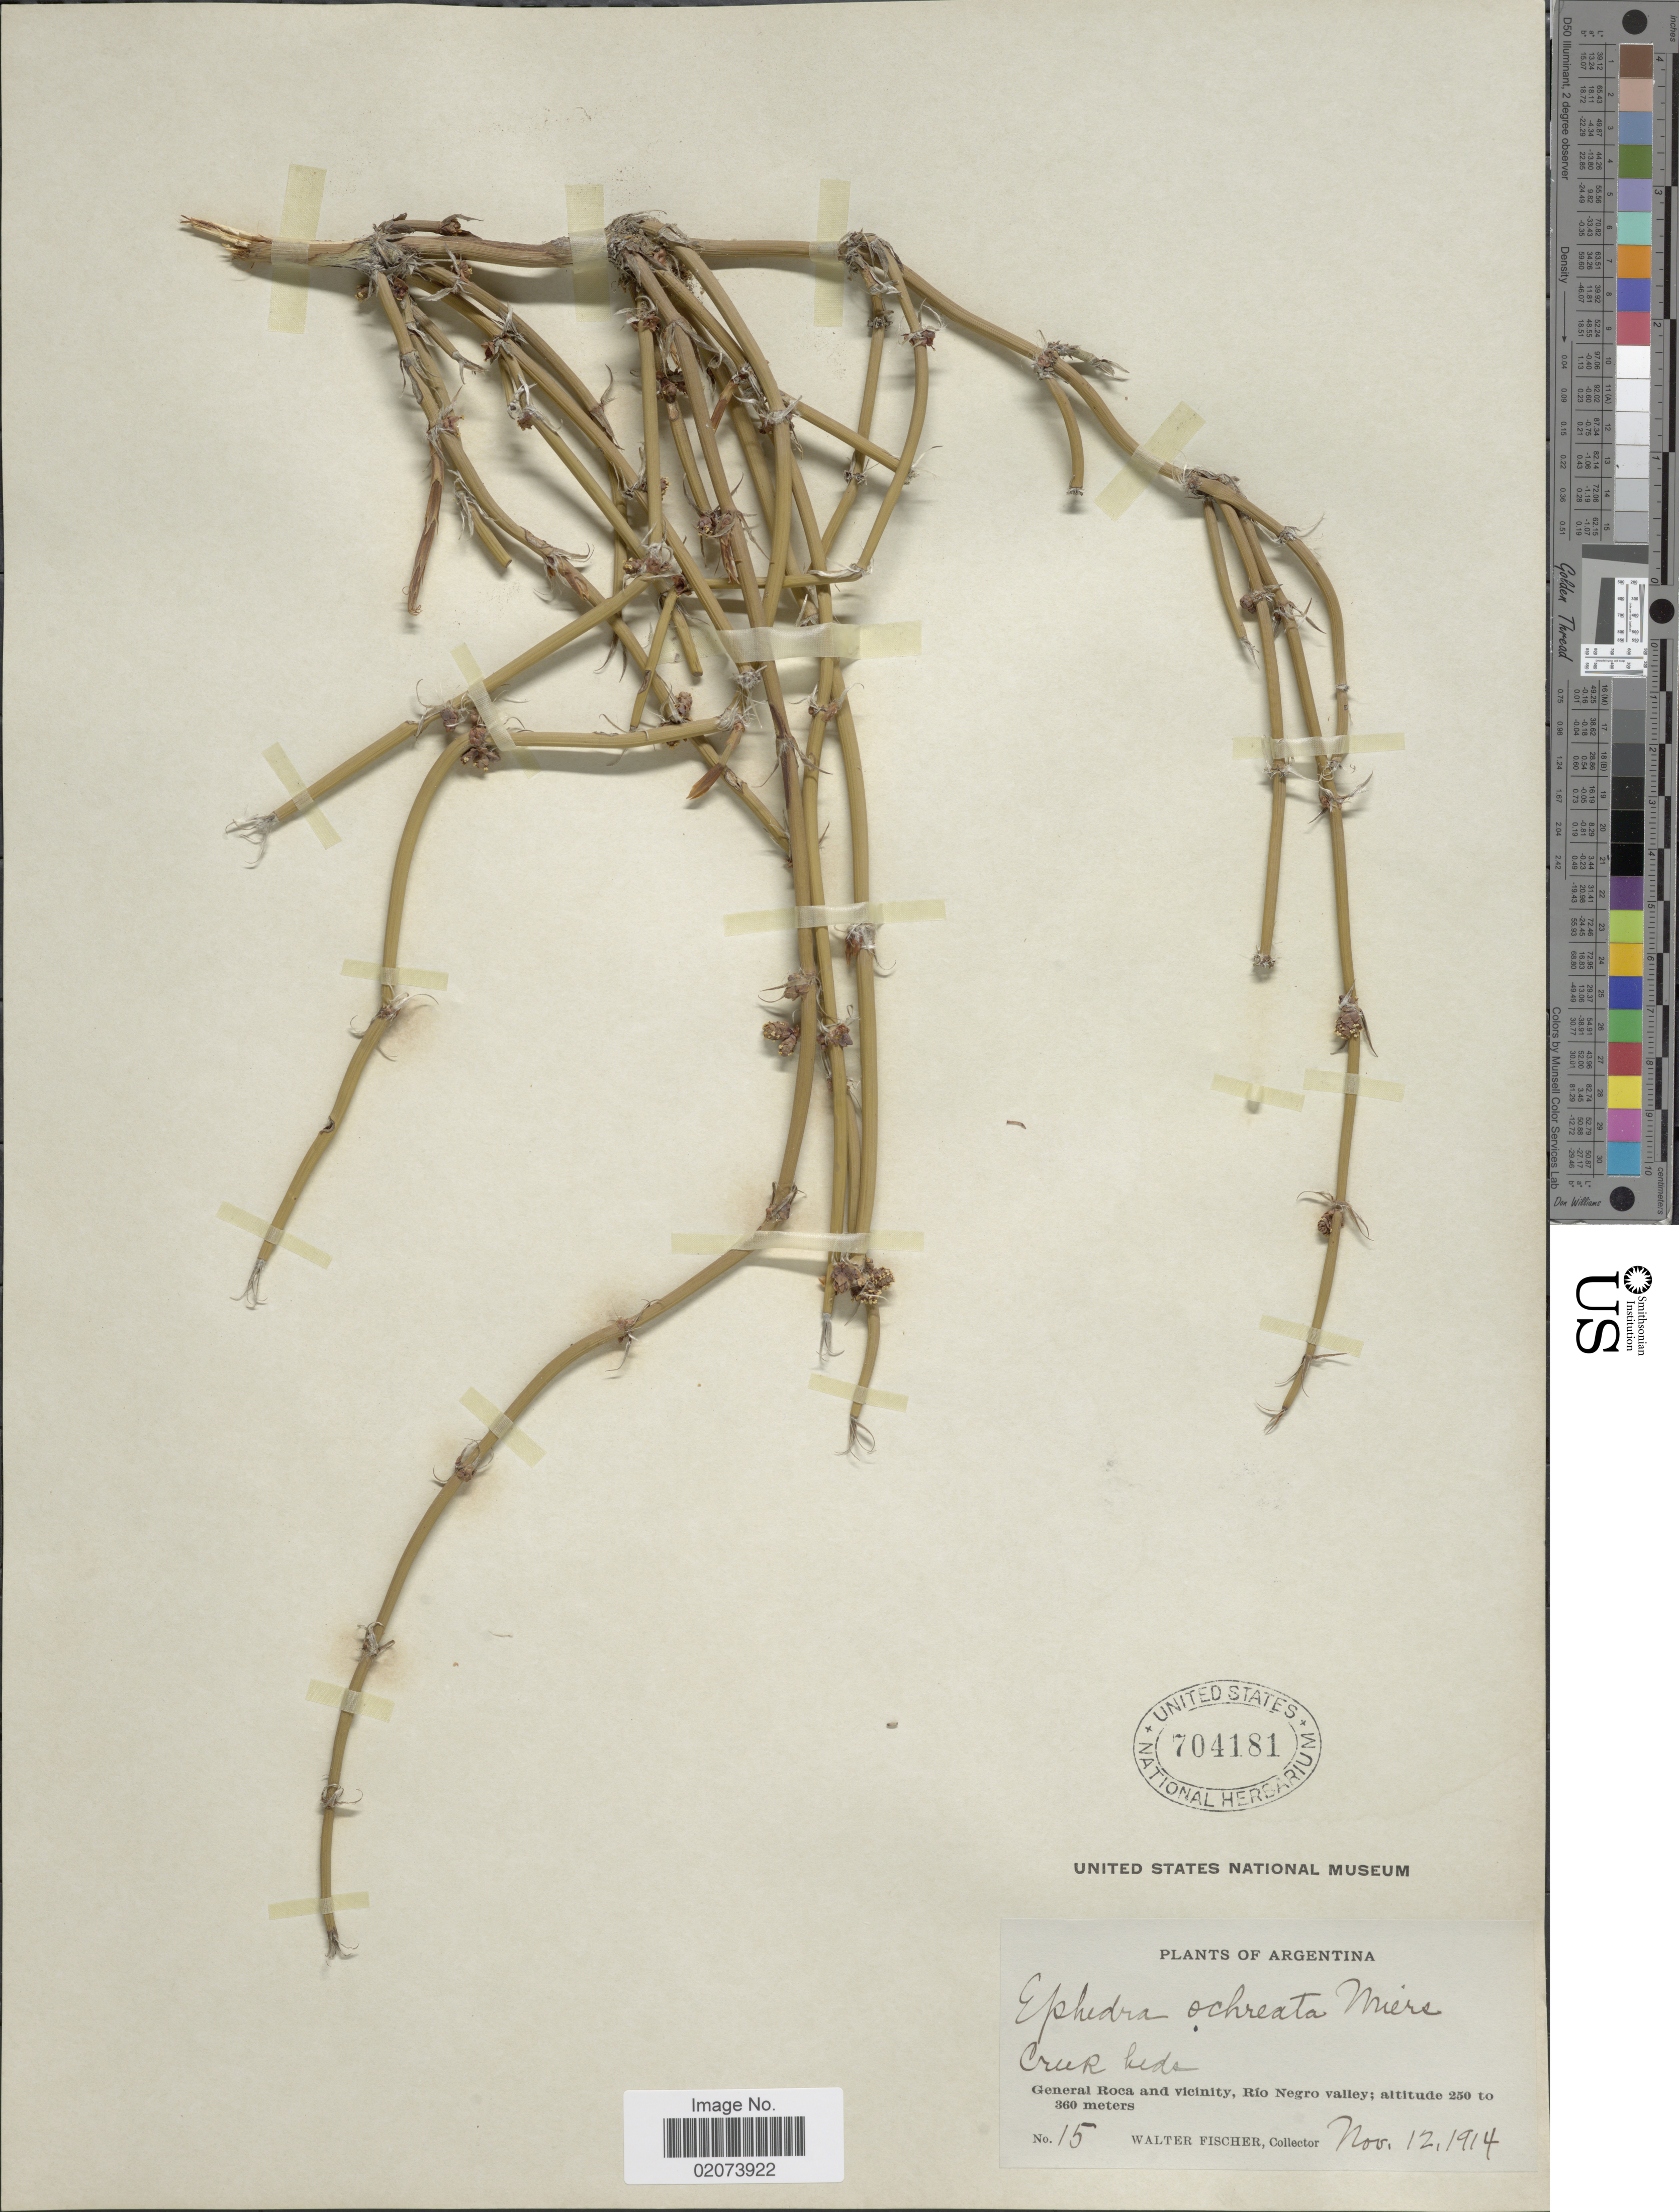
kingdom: Plantae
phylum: Tracheophyta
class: Gnetopsida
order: Ephedrales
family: Ephedraceae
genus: Ephedra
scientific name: Ephedra ochreata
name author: Miers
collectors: W. Fischer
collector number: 15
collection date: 1914-11-12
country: Argentina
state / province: Rio Negro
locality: General Roca and Vicinity, Rio Negro Valley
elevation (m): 250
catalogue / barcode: US 704181